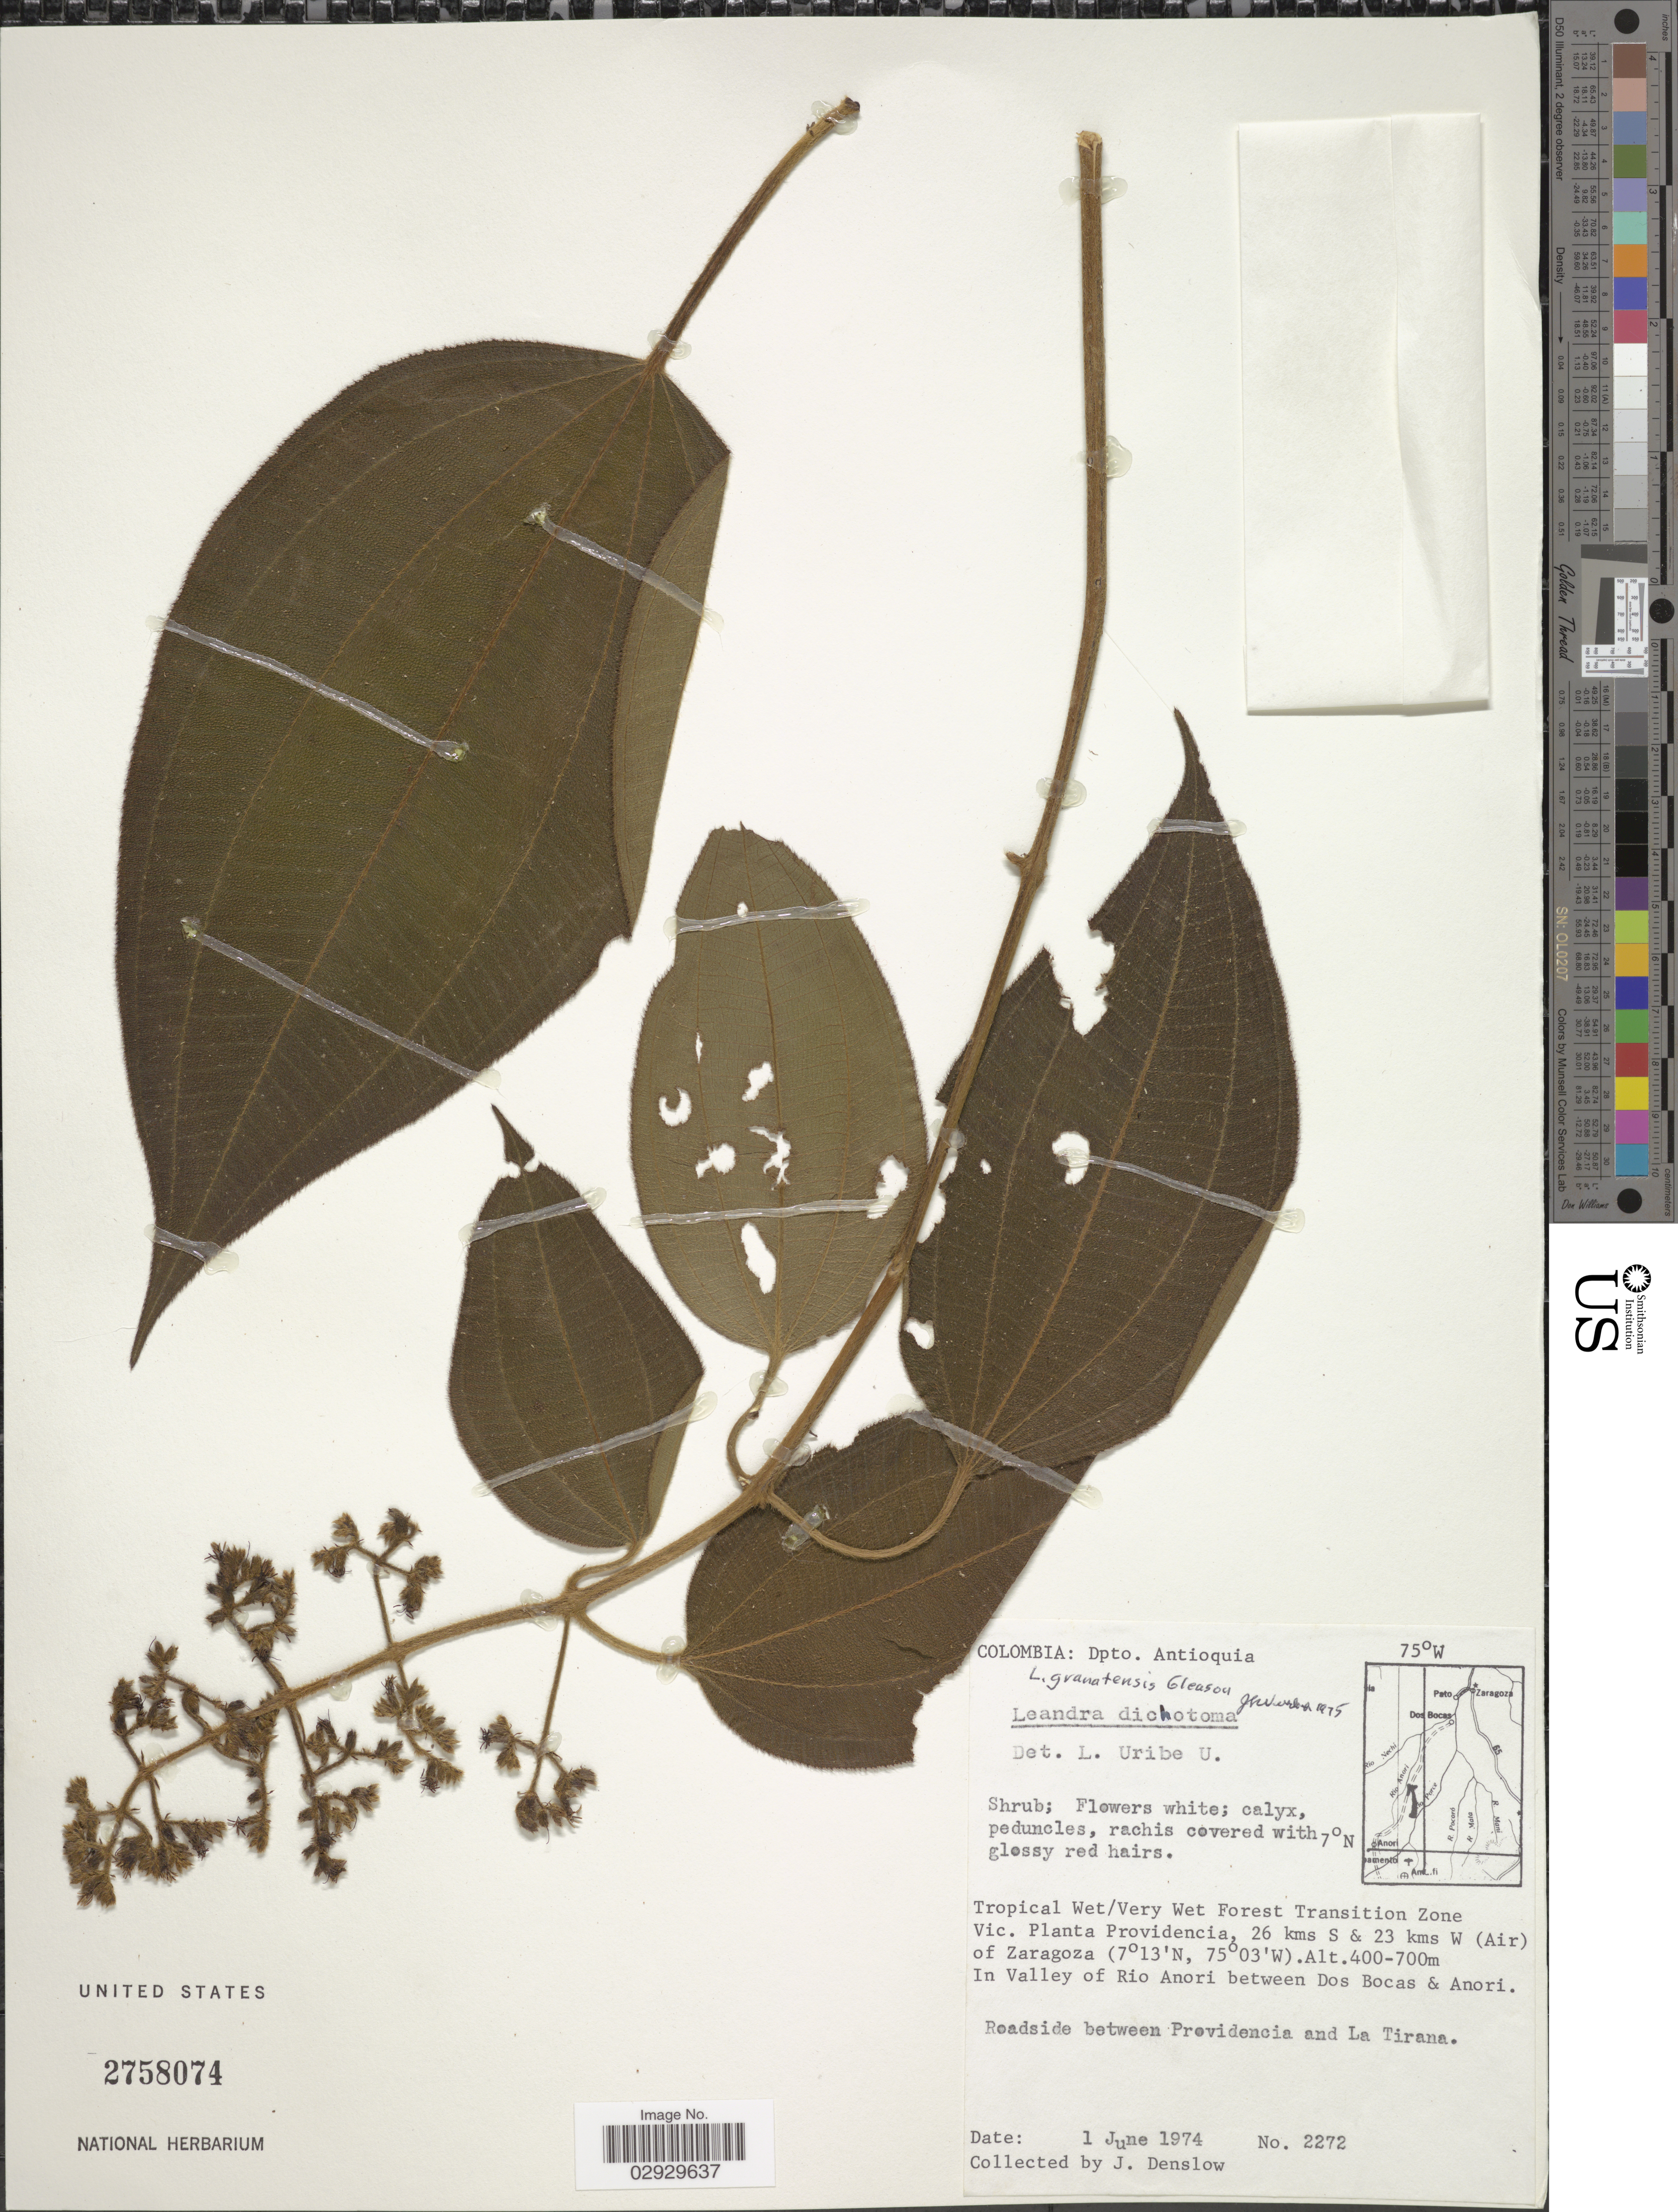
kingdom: Plantae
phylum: Tracheophyta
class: Magnoliopsida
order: Myrtales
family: Melastomataceae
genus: Leandra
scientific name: Leandra granatensis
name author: Gleason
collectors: J. Denslow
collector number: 2272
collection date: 1974-06-01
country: Colombia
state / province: Antioquia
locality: Dpto. Antioquia. Tropical Wet/Very Wet Forest Transition Zone. Vic. Planta Providencia, 26 kms S & 23 kms W (Air) of Zaragoza. In Valley of Rio Anori between Dos Bocas & Anori. Roadside between Providencia and La Tirana.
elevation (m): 400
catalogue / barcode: US 2758074